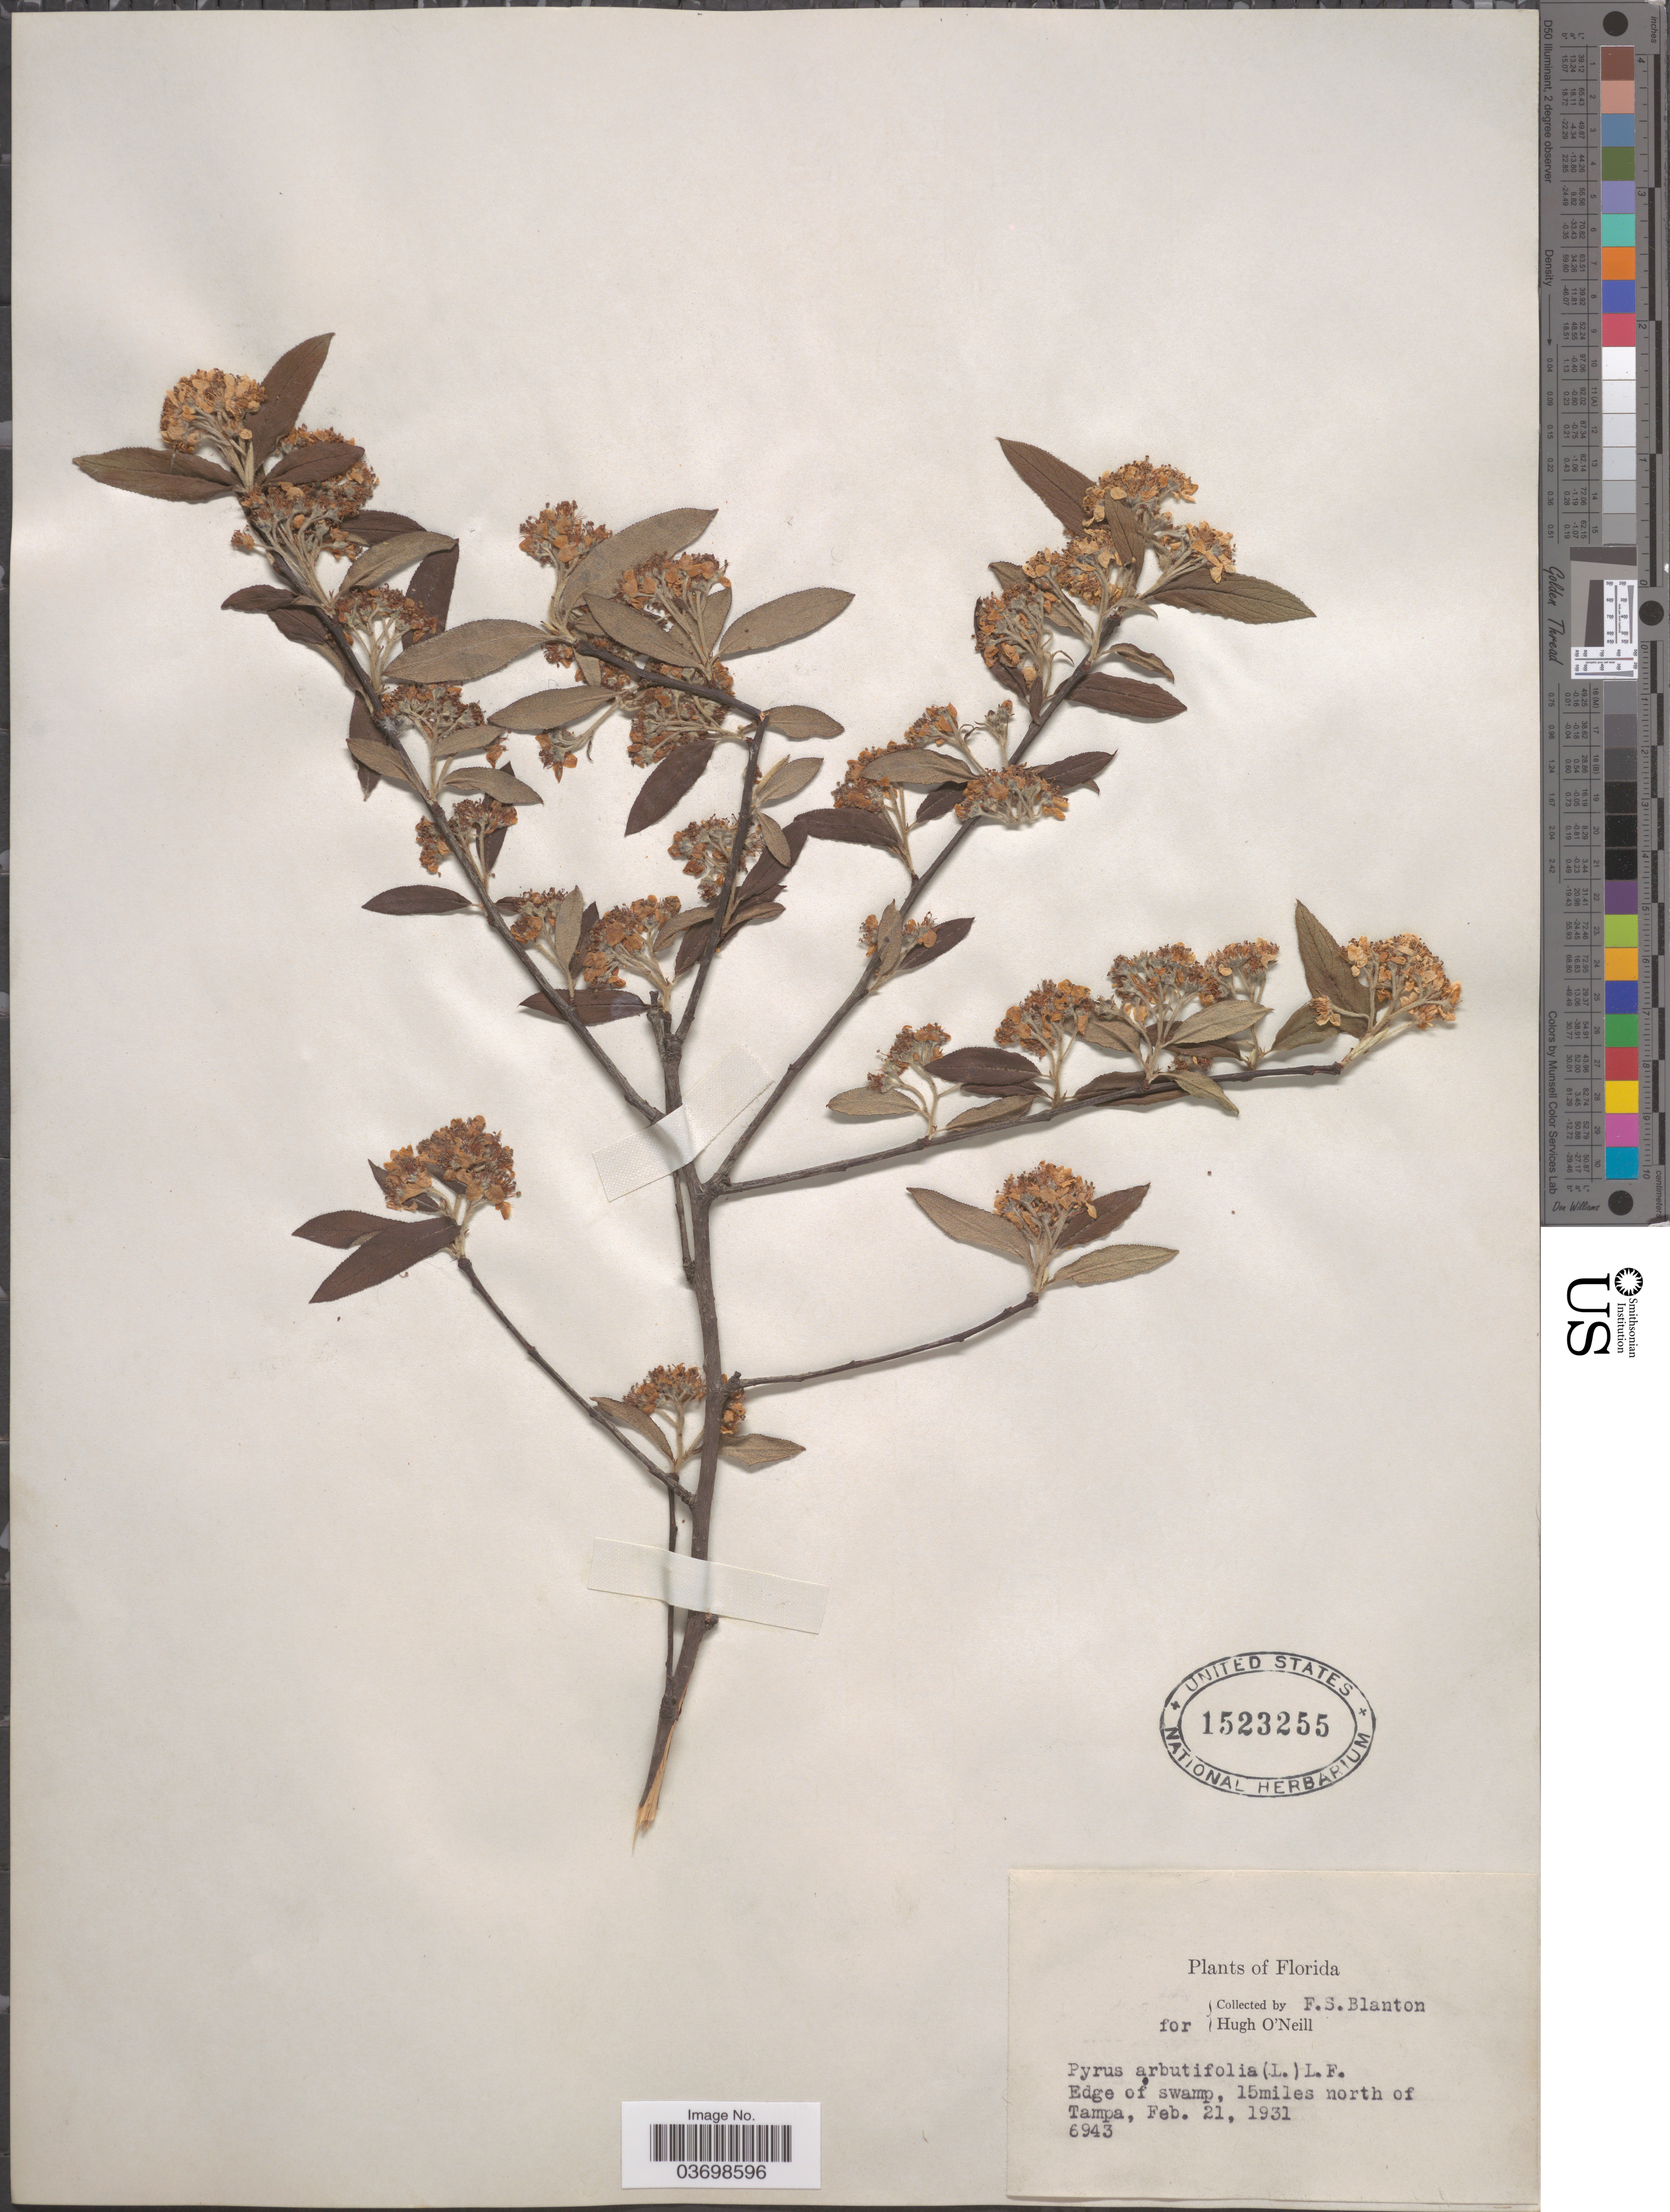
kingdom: Plantae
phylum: Tracheophyta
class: Magnoliopsida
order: Rosales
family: Rosaceae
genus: Aronia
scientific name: Aronia arbutifolia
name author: (L.) Pers.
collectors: F. S. Blanton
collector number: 6943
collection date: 1931-02-21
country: United States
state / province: Florida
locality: Edge of swamp, 15miles north of Tampa.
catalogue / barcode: US 1523255